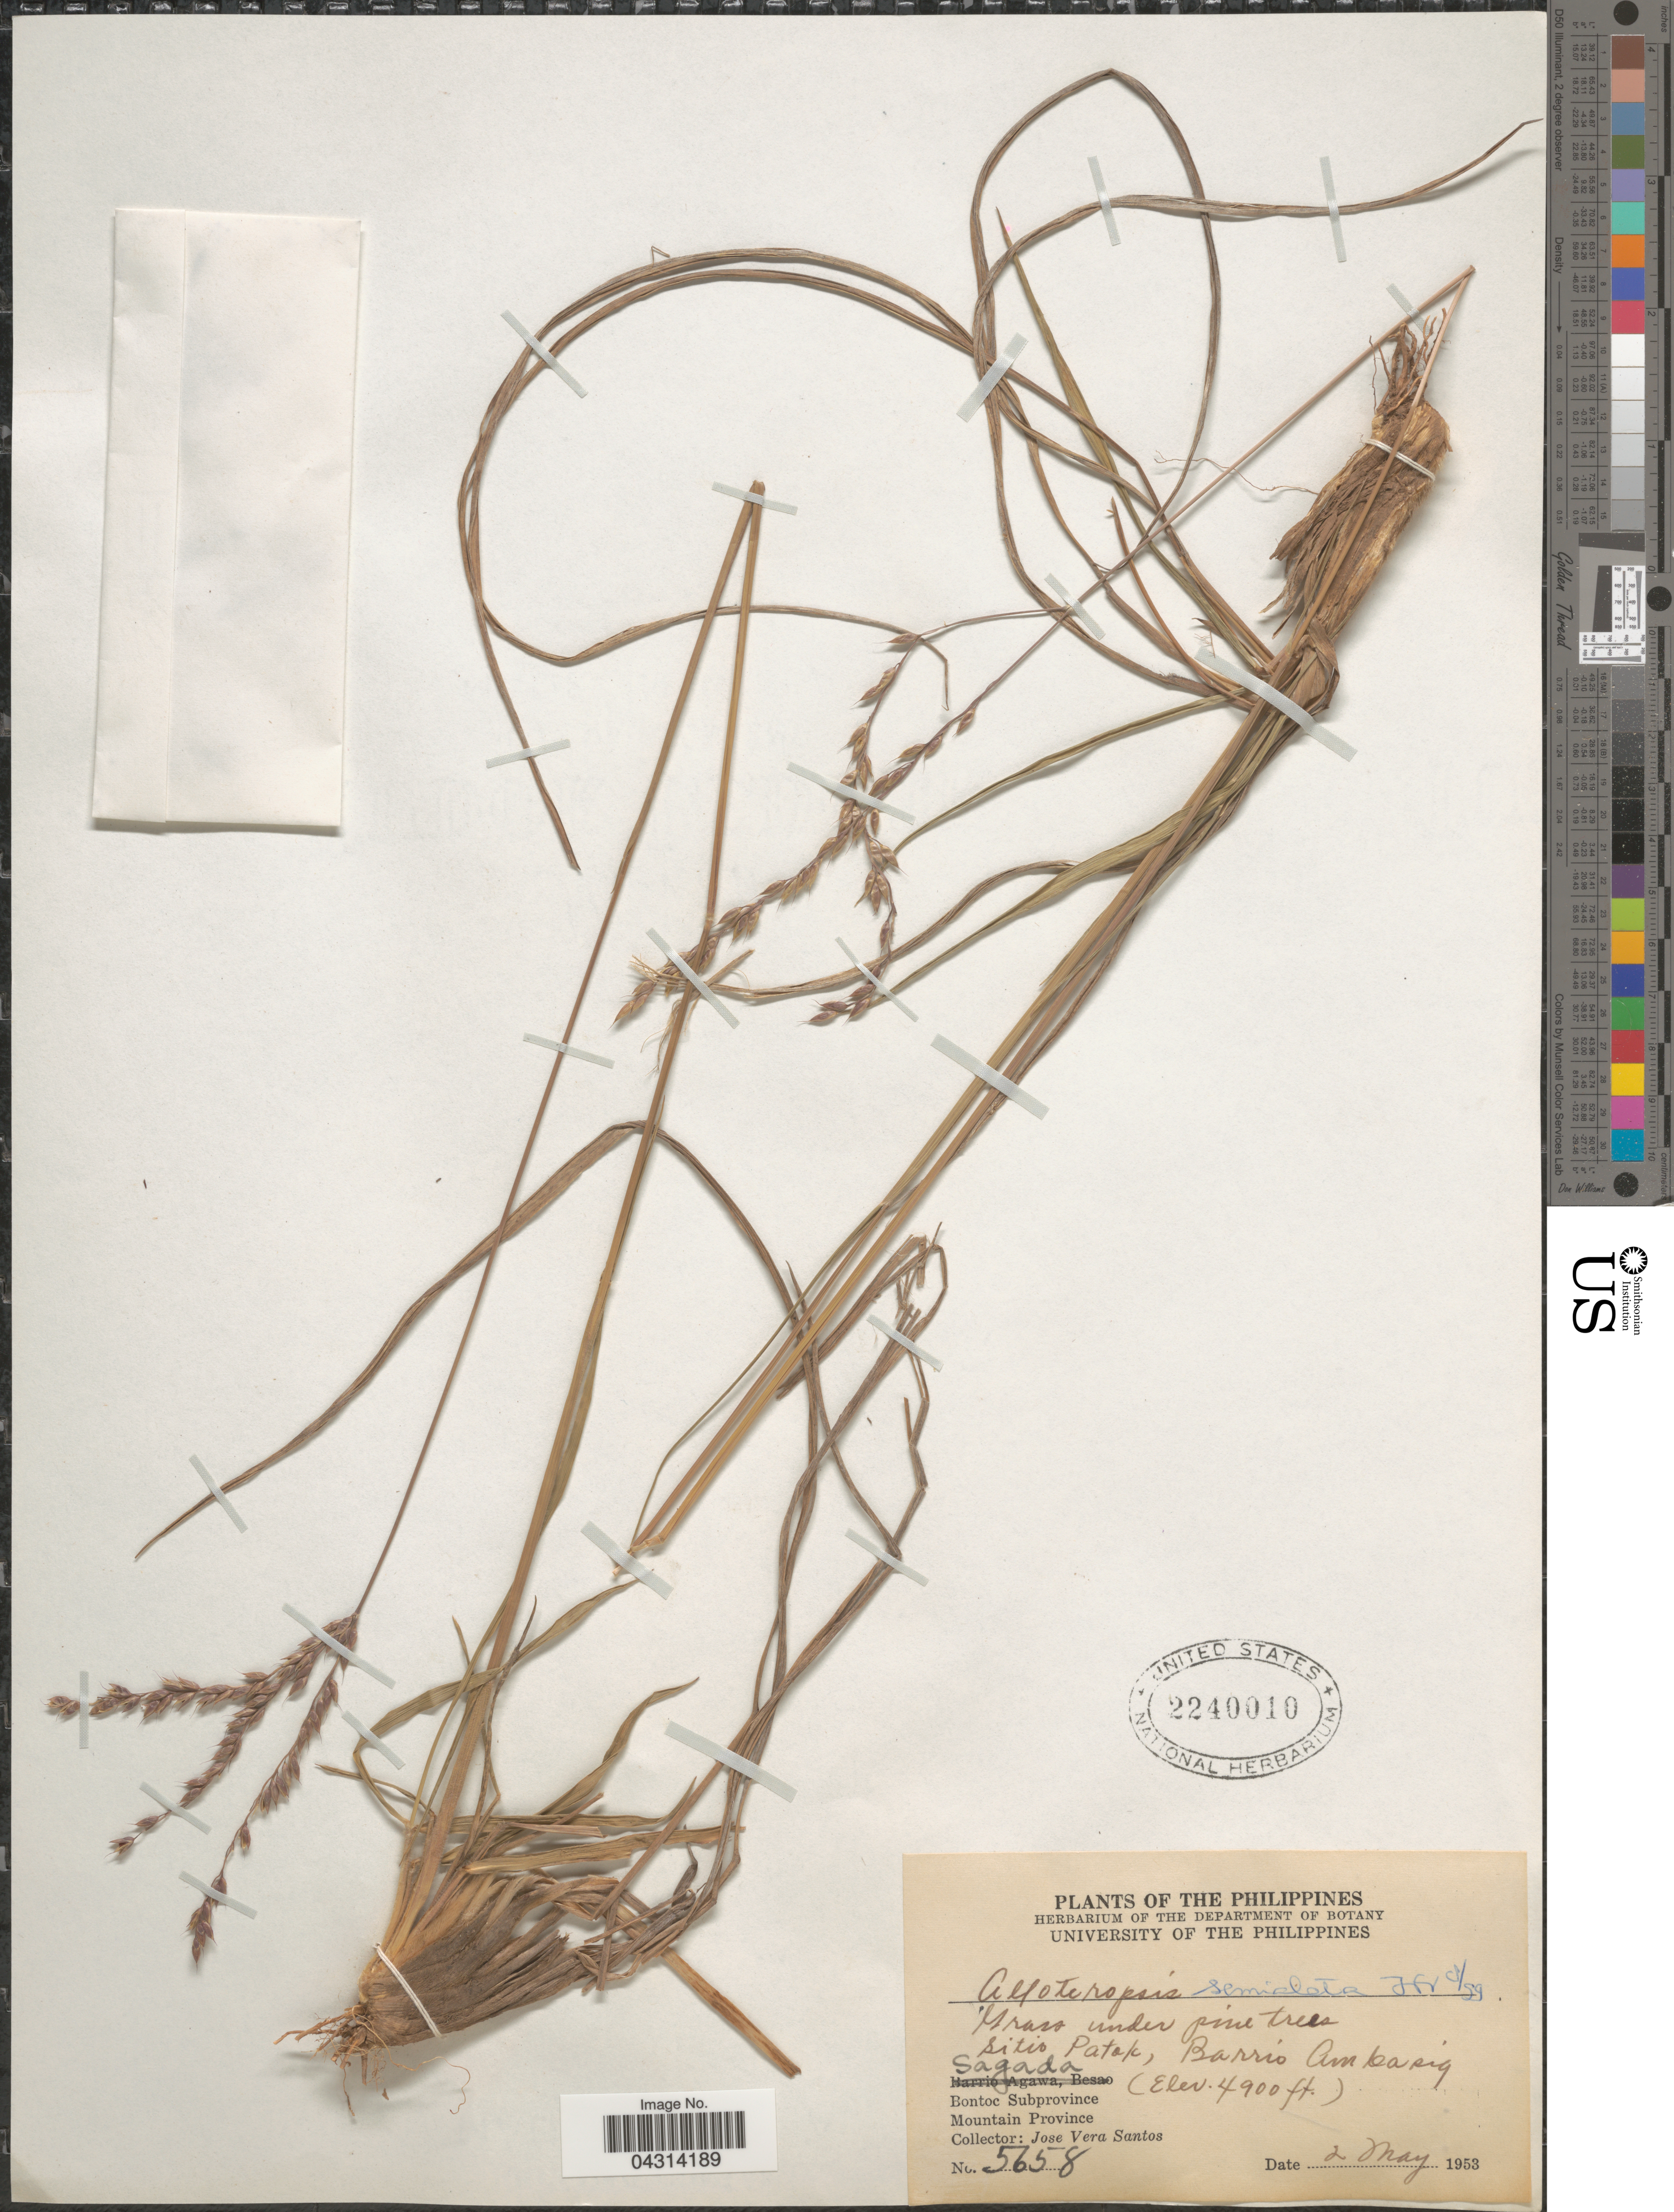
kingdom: Plantae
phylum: Tracheophyta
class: Liliopsida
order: Poales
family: Poaceae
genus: Alloteropsis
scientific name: Alloteropsis semialata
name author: (R. Br.) Hitchc.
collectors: J. Santos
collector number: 5658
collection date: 1953-05-02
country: Philippines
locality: Sitio Patak, Barrio Ambasig. Sagada. Bontoc Subprovince. Mountain Province.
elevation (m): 1494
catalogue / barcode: US 2240010